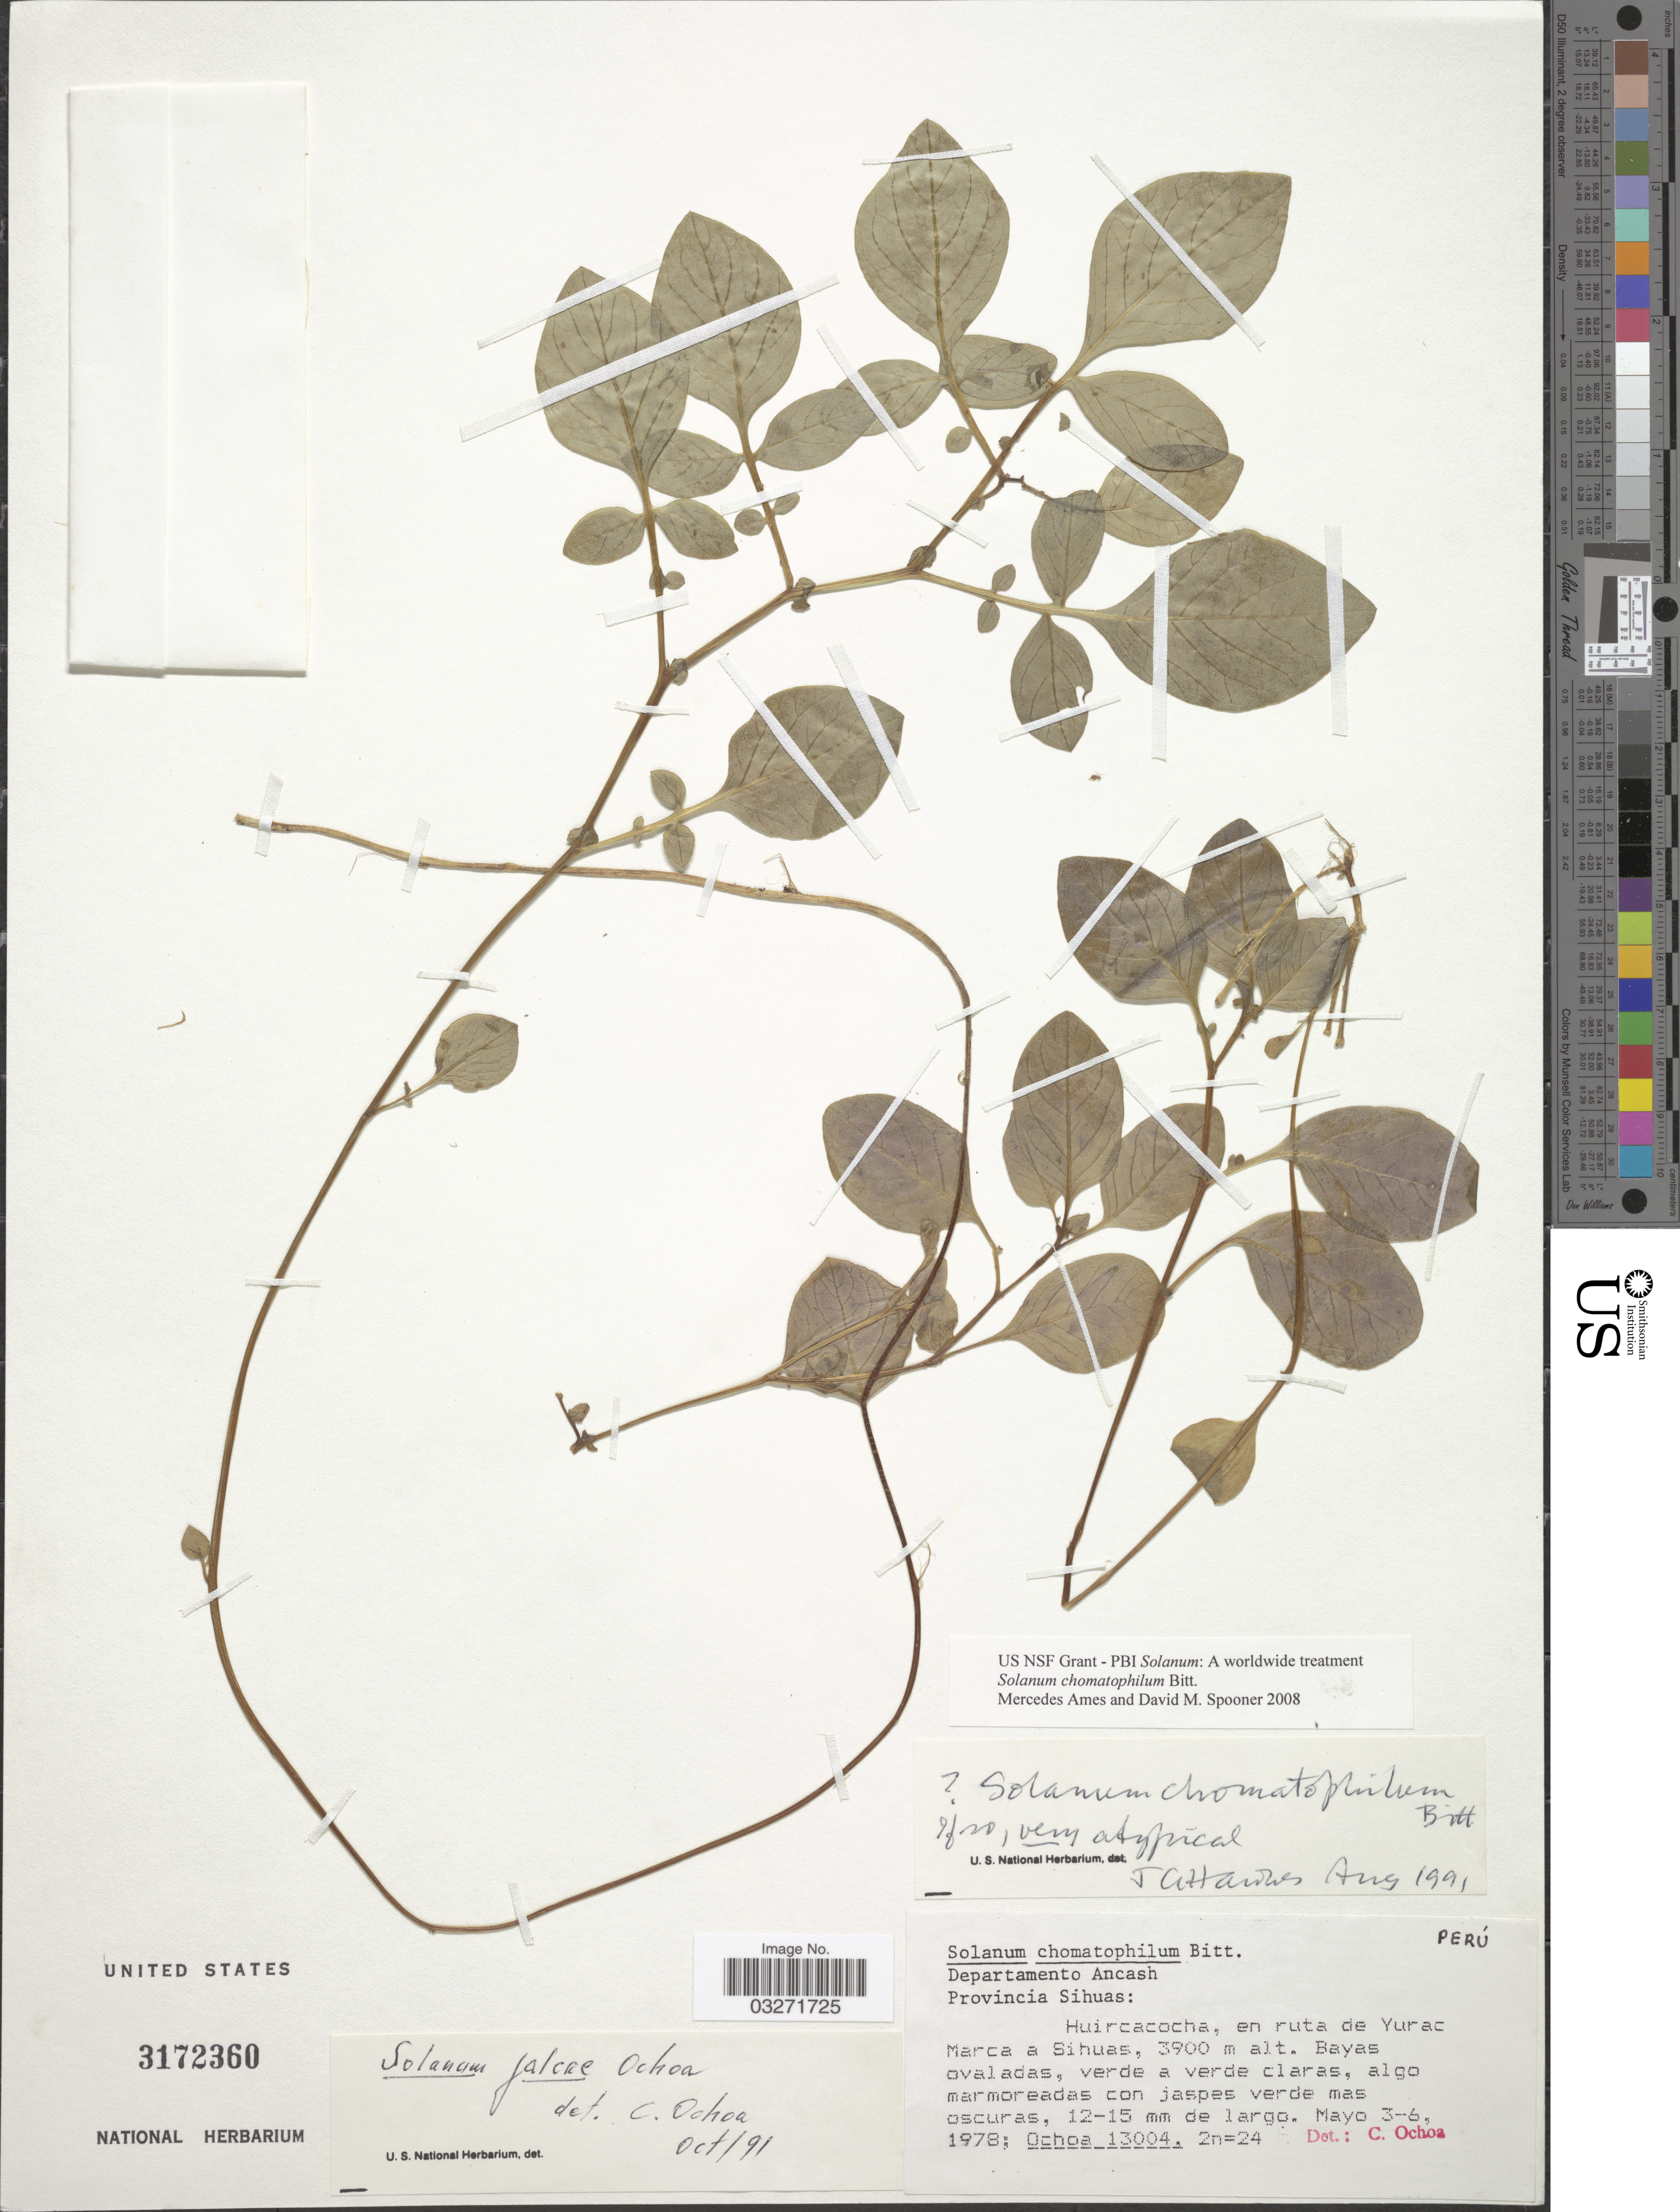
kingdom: Plantae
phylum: Tracheophyta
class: Magnoliopsida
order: Solanales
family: Solanaceae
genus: Solanum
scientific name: Solanum chomatophilum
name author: Bitter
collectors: -. Ochoa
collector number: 13004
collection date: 1978-05-03/1978-05-06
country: Peru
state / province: Ancash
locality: Departamento Ancash. Provincia Sihuas: Huircacocha, en ruta de Yurac Marca a Sihuas.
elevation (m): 3900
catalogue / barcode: US 3172360